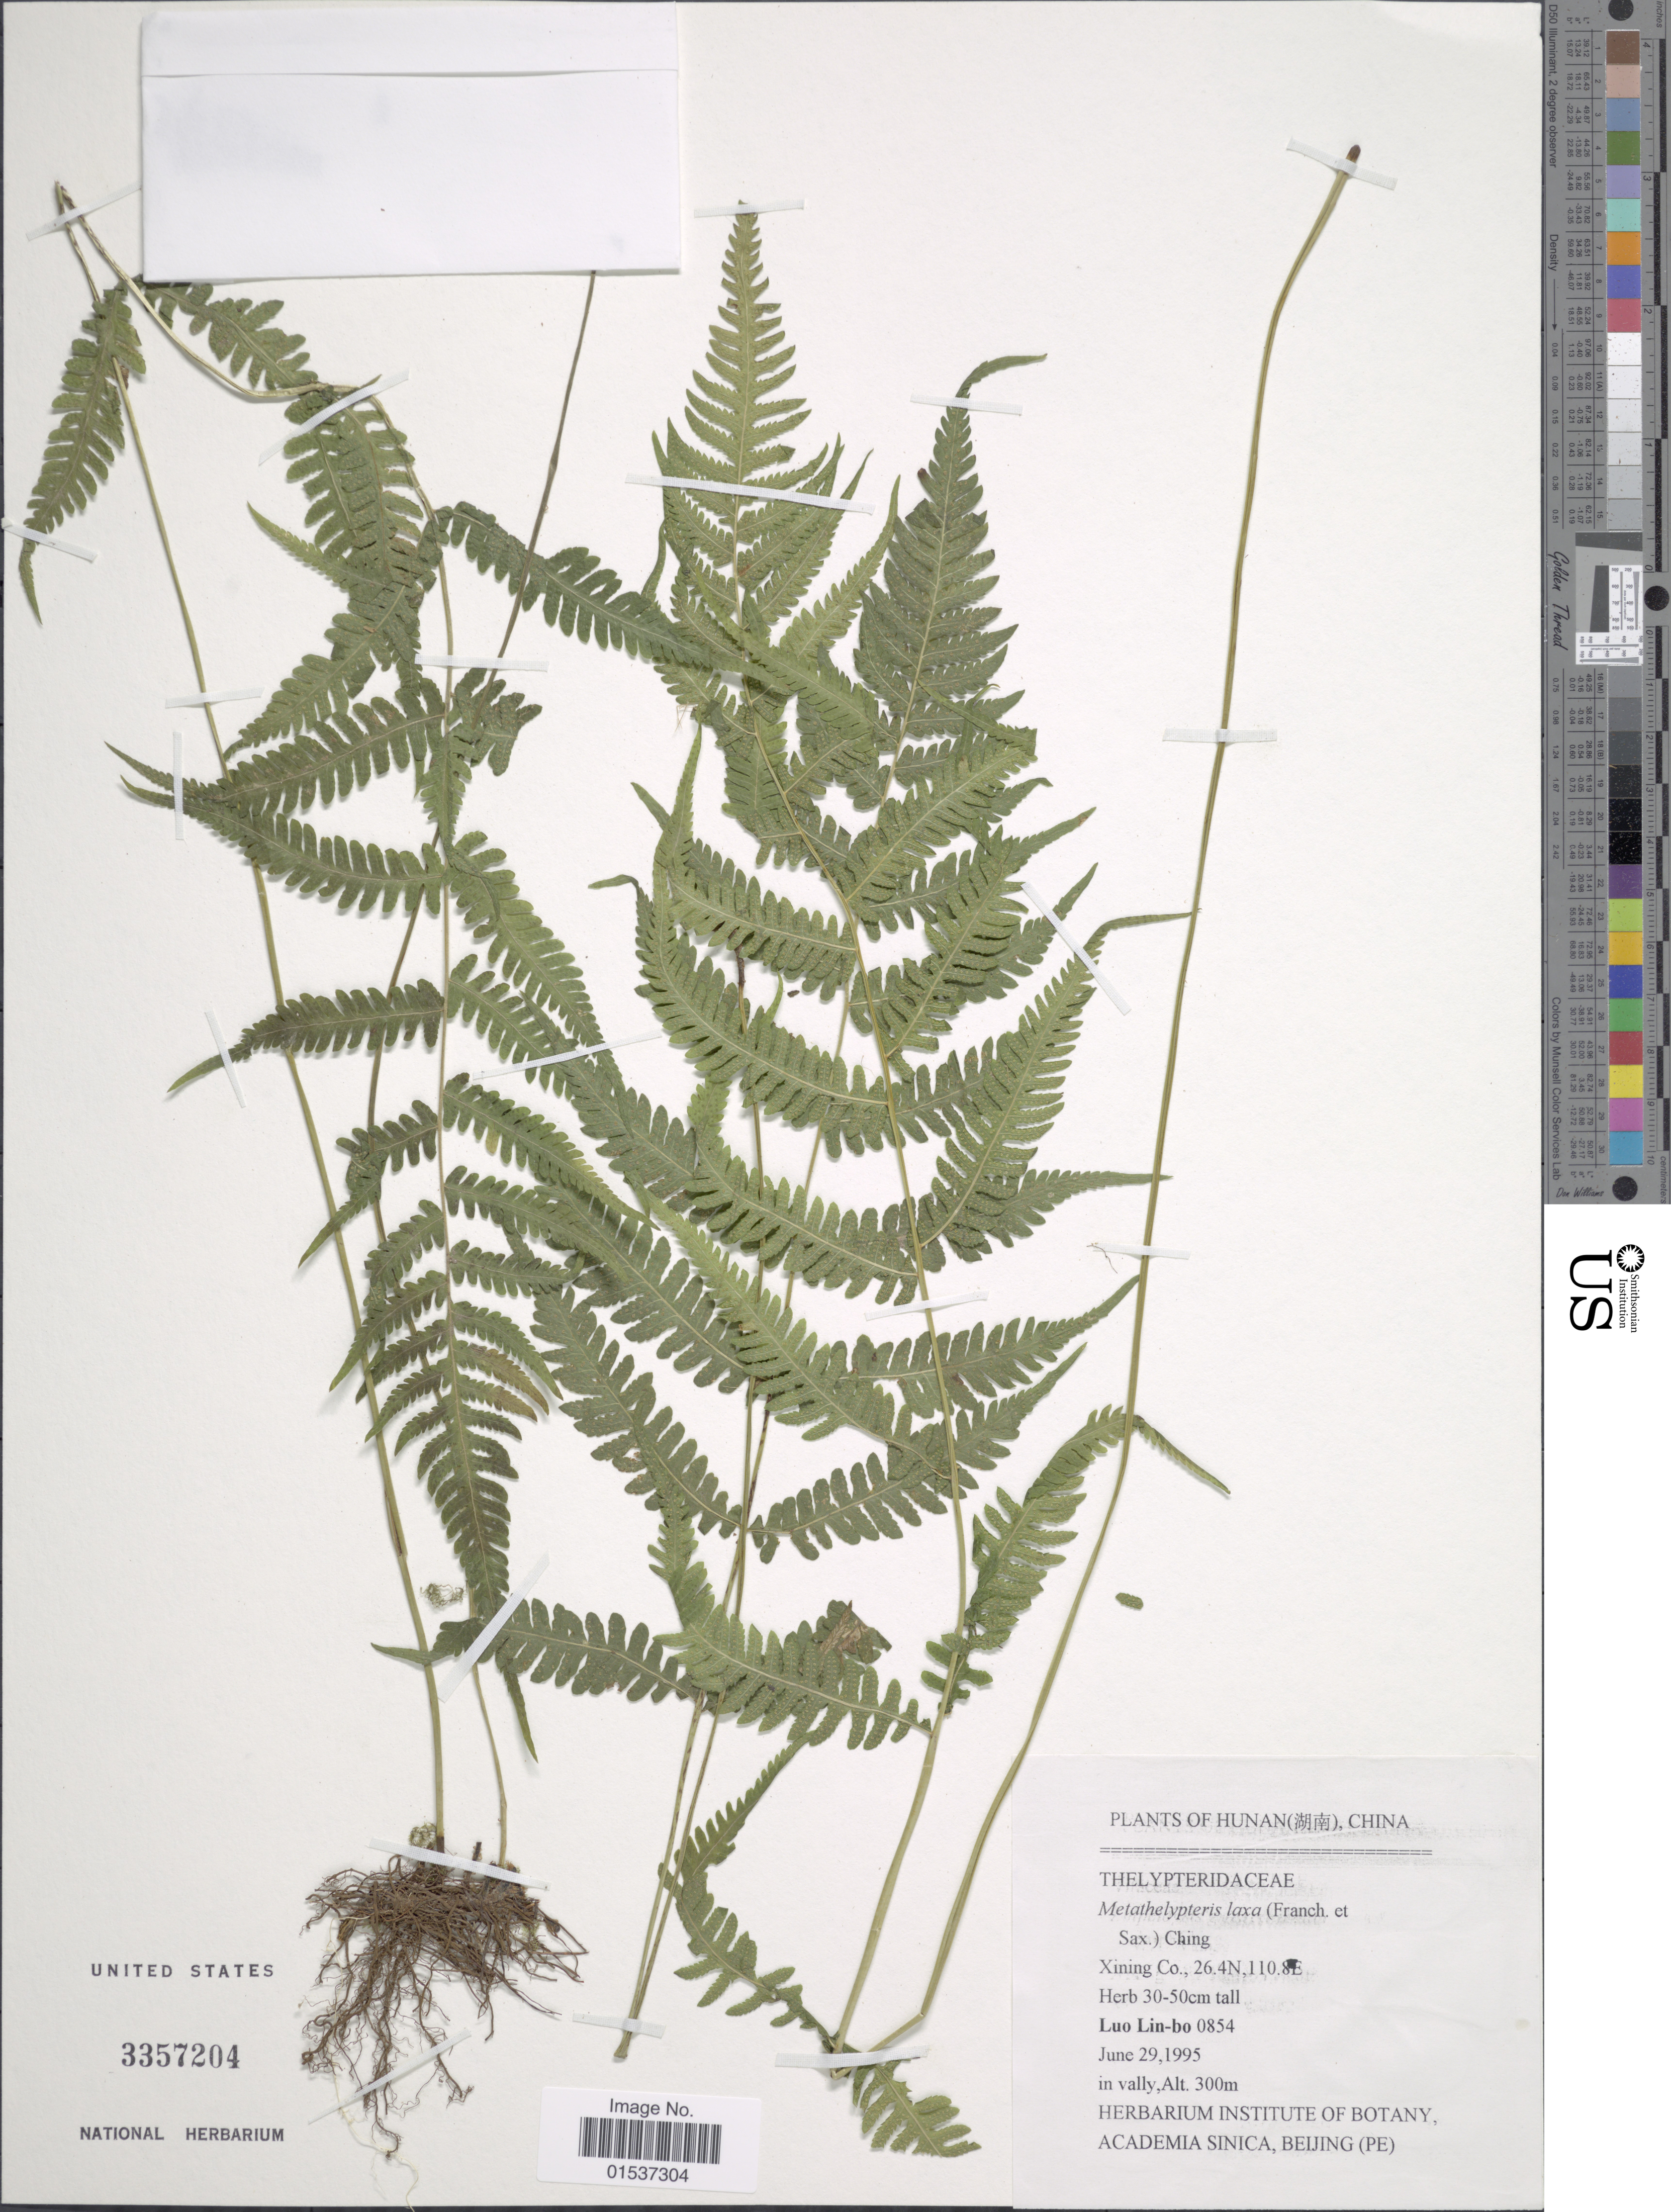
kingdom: Plantae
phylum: Tracheophyta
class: Polypodiopsida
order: Polypodiales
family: Thelypteridaceae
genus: Metathelypteris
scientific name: Metathelypteris laxa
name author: (Franch. & Sav.) Ching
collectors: L. Lin-bo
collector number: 0854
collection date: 1995-06-29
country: China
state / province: Hunan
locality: Hunan (X), China. Xining Co.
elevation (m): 300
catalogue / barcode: US 3357204